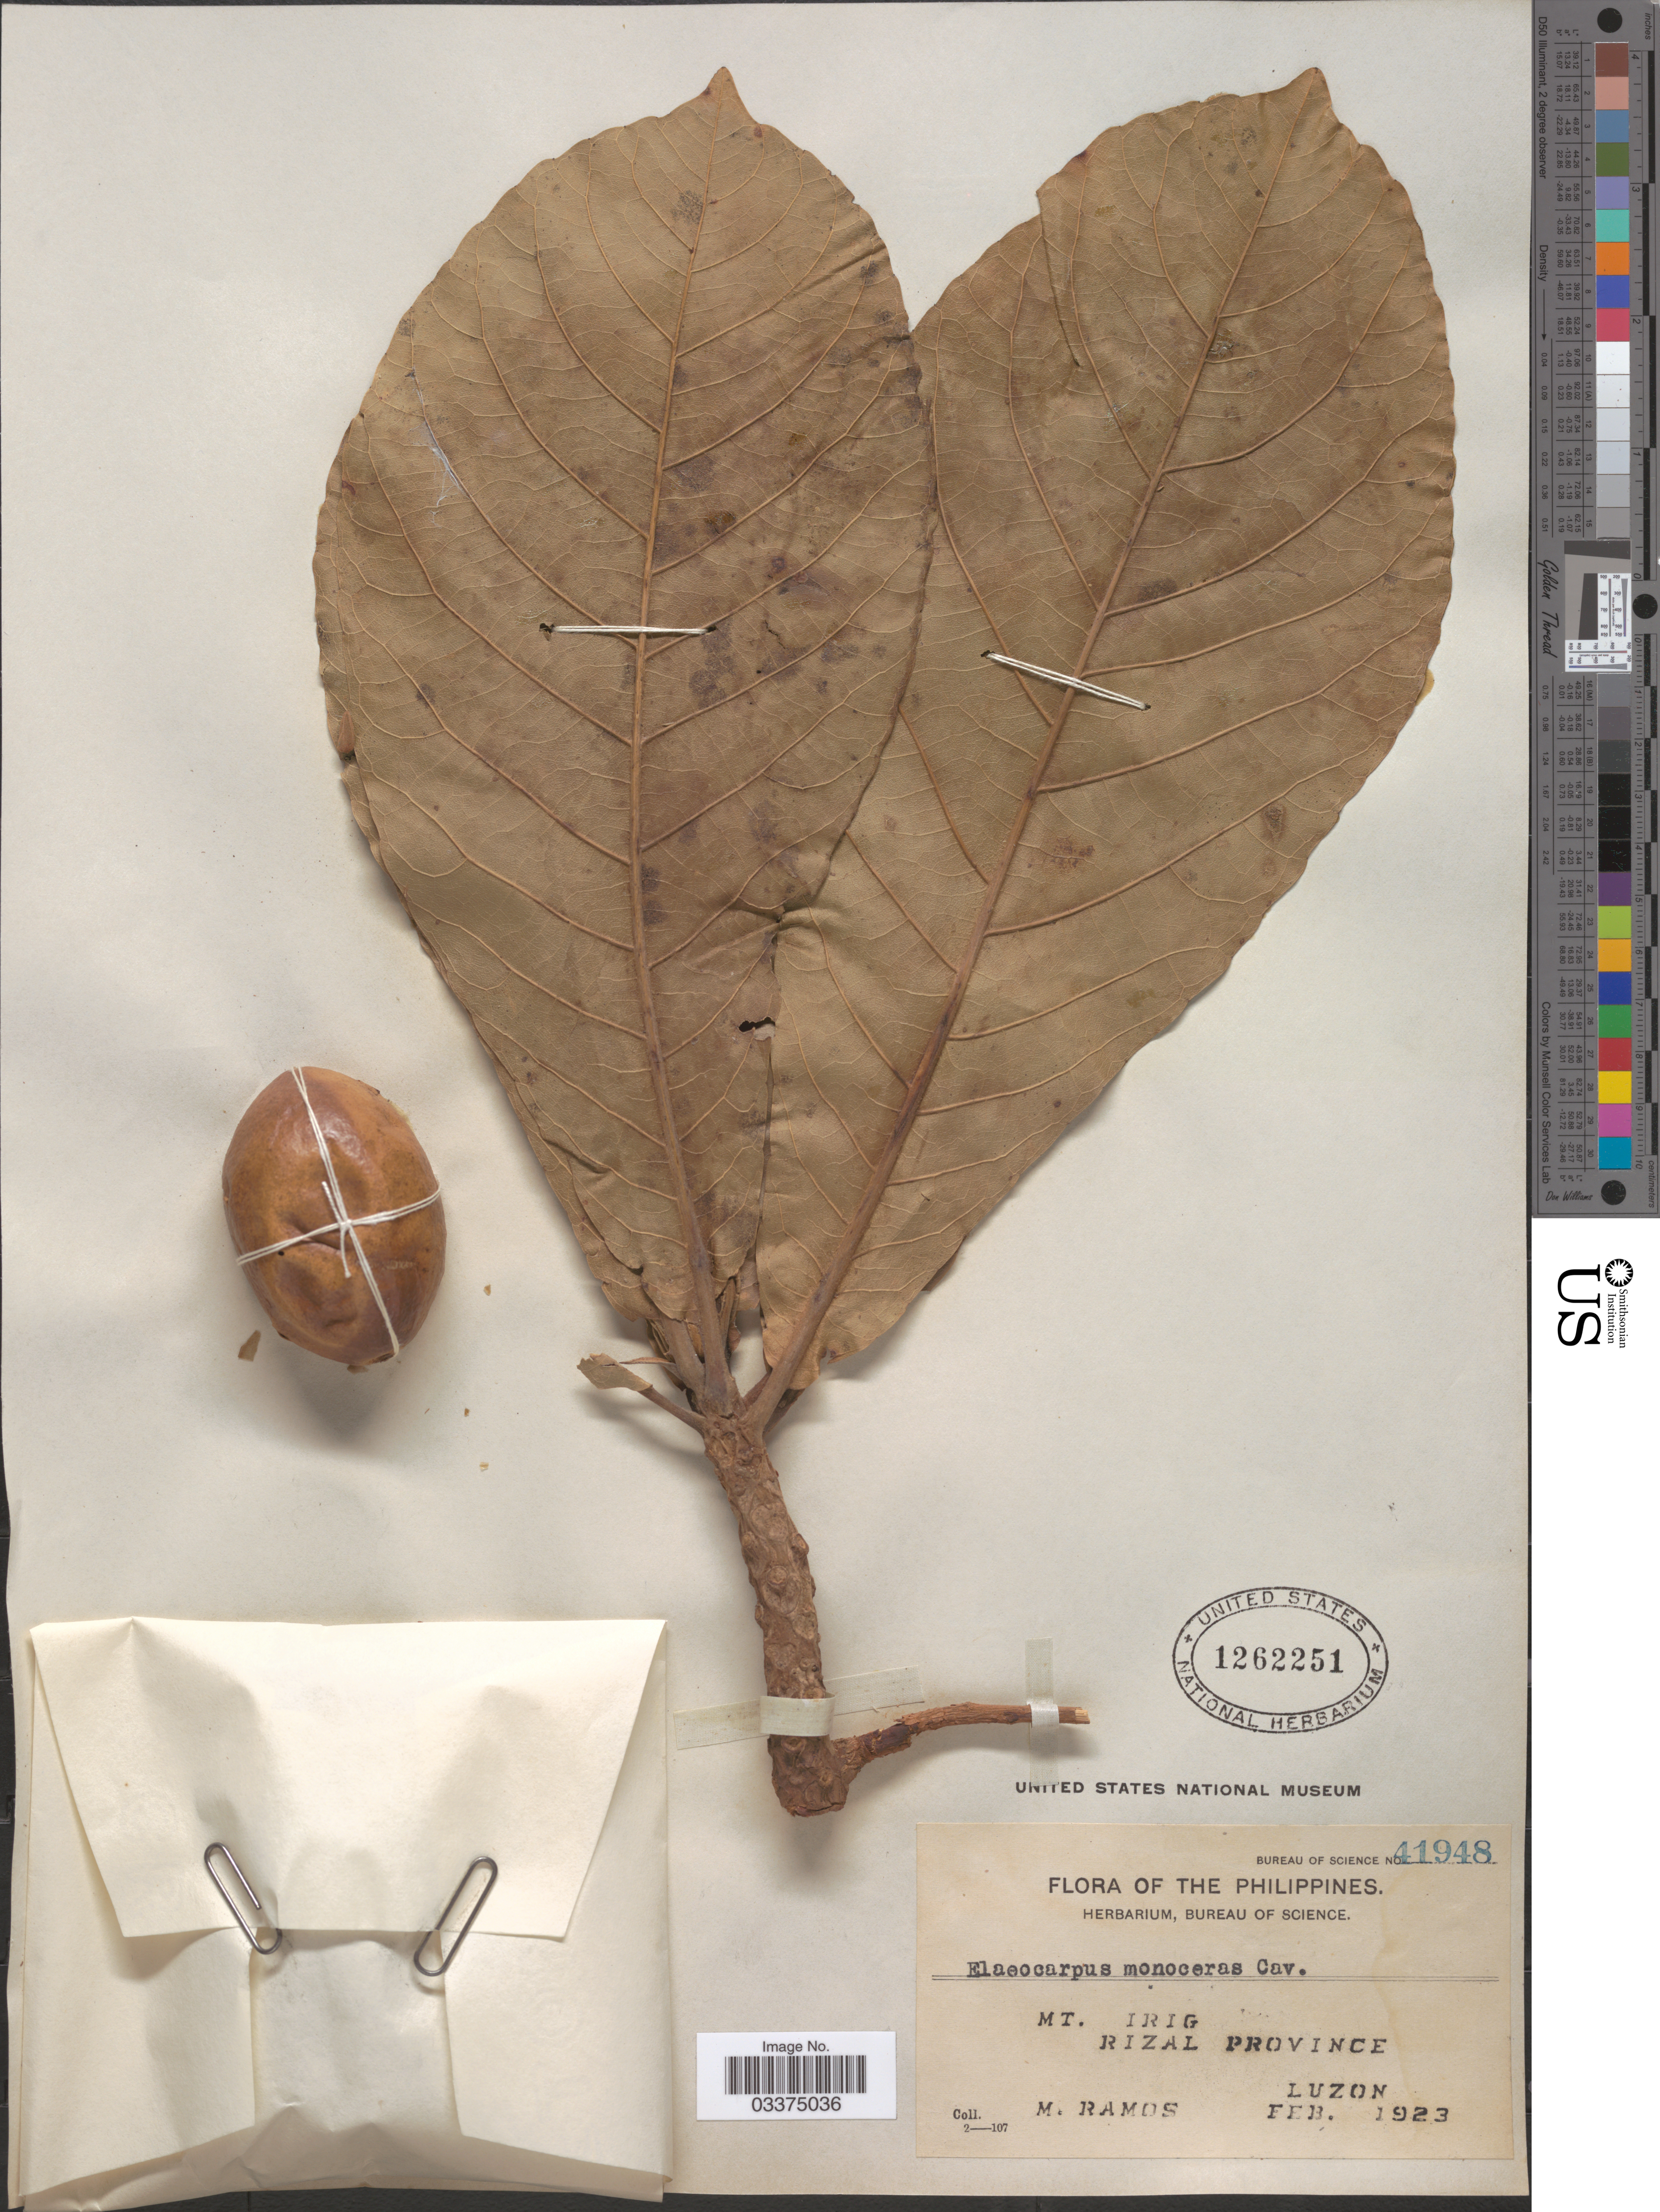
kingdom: Plantae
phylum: Tracheophyta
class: Magnoliopsida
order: Oxalidales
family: Elaeocarpaceae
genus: Elaeocarpus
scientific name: Elaeocarpus monocera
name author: Cav.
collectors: M. Ramos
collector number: Bureau of Science 41948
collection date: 1923-02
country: Philippines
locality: Mt. Irig, Rizal Province, Luzon.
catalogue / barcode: US 1262251